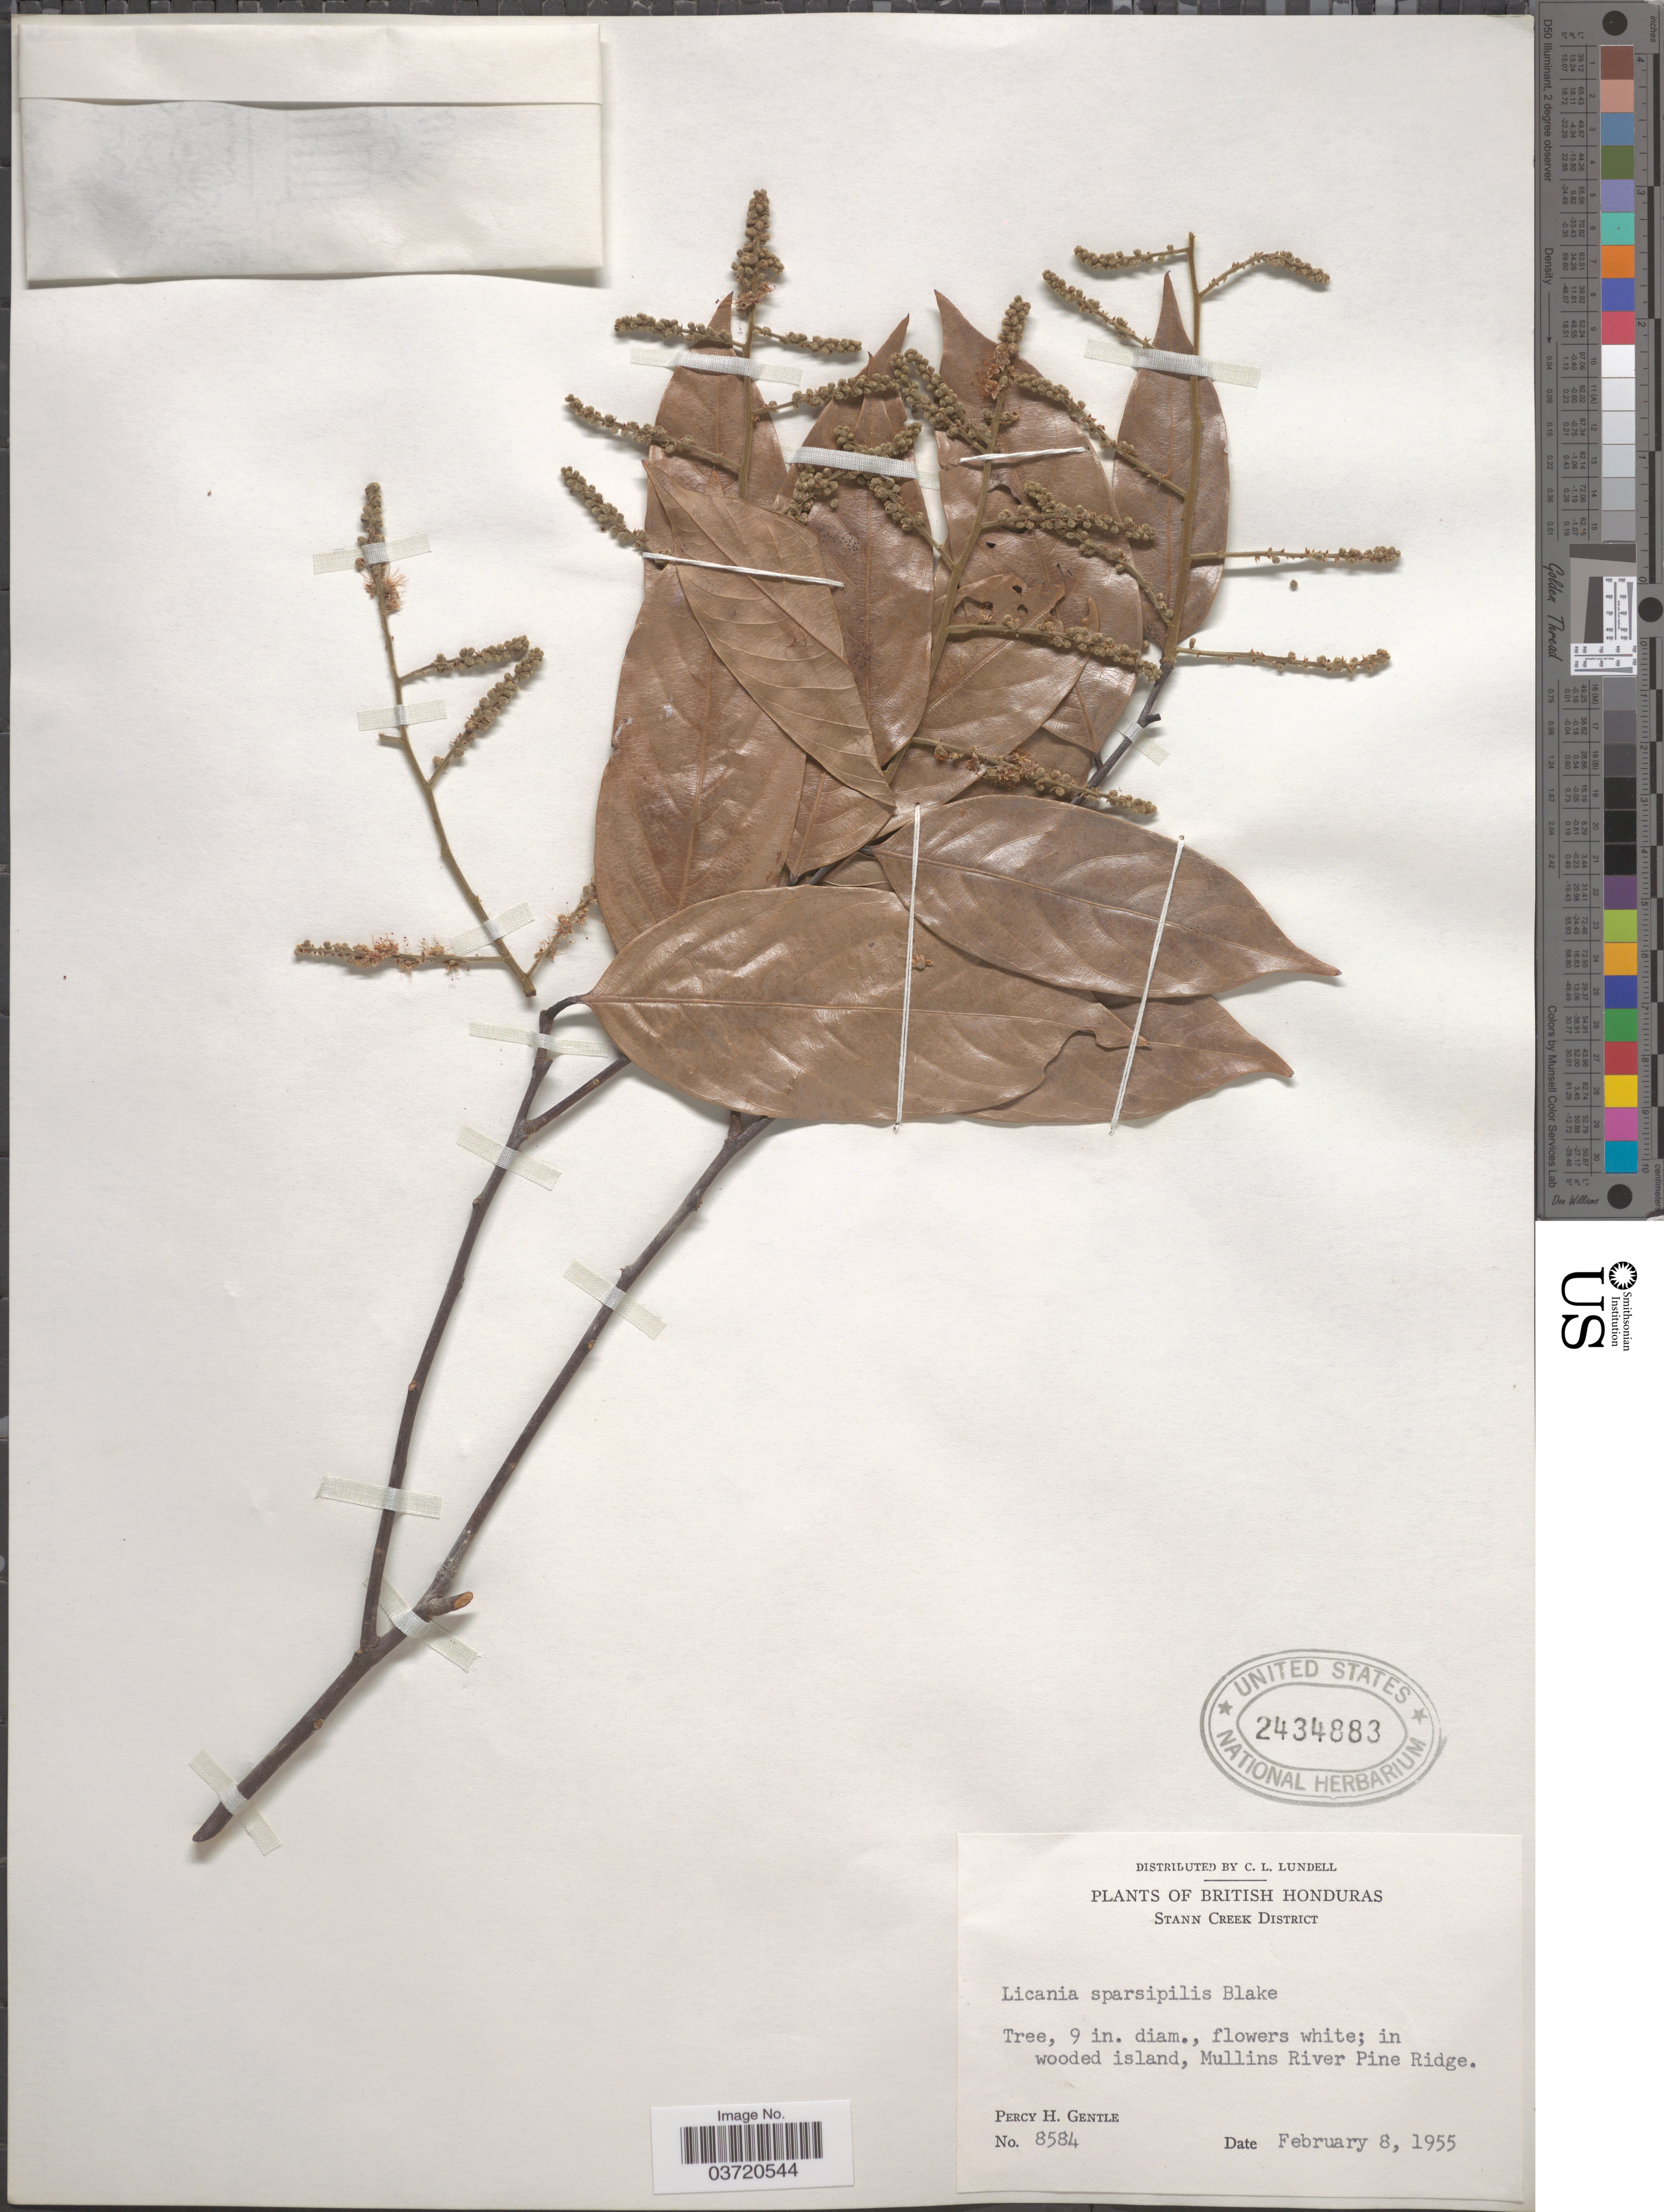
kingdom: Plantae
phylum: Tracheophyta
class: Magnoliopsida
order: Malpighiales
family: Chrysobalanaceae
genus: Leptobalanus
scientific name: Leptobalanus sparsipilis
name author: (S.F. Blake) Sothers & Prance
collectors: P. H. Gentle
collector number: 8584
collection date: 1955-02-08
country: Belize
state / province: Stann Creek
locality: British Honduras. Stann Creek District. In wooded island, Mullins River Pine Ridge.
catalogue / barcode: US 2434883